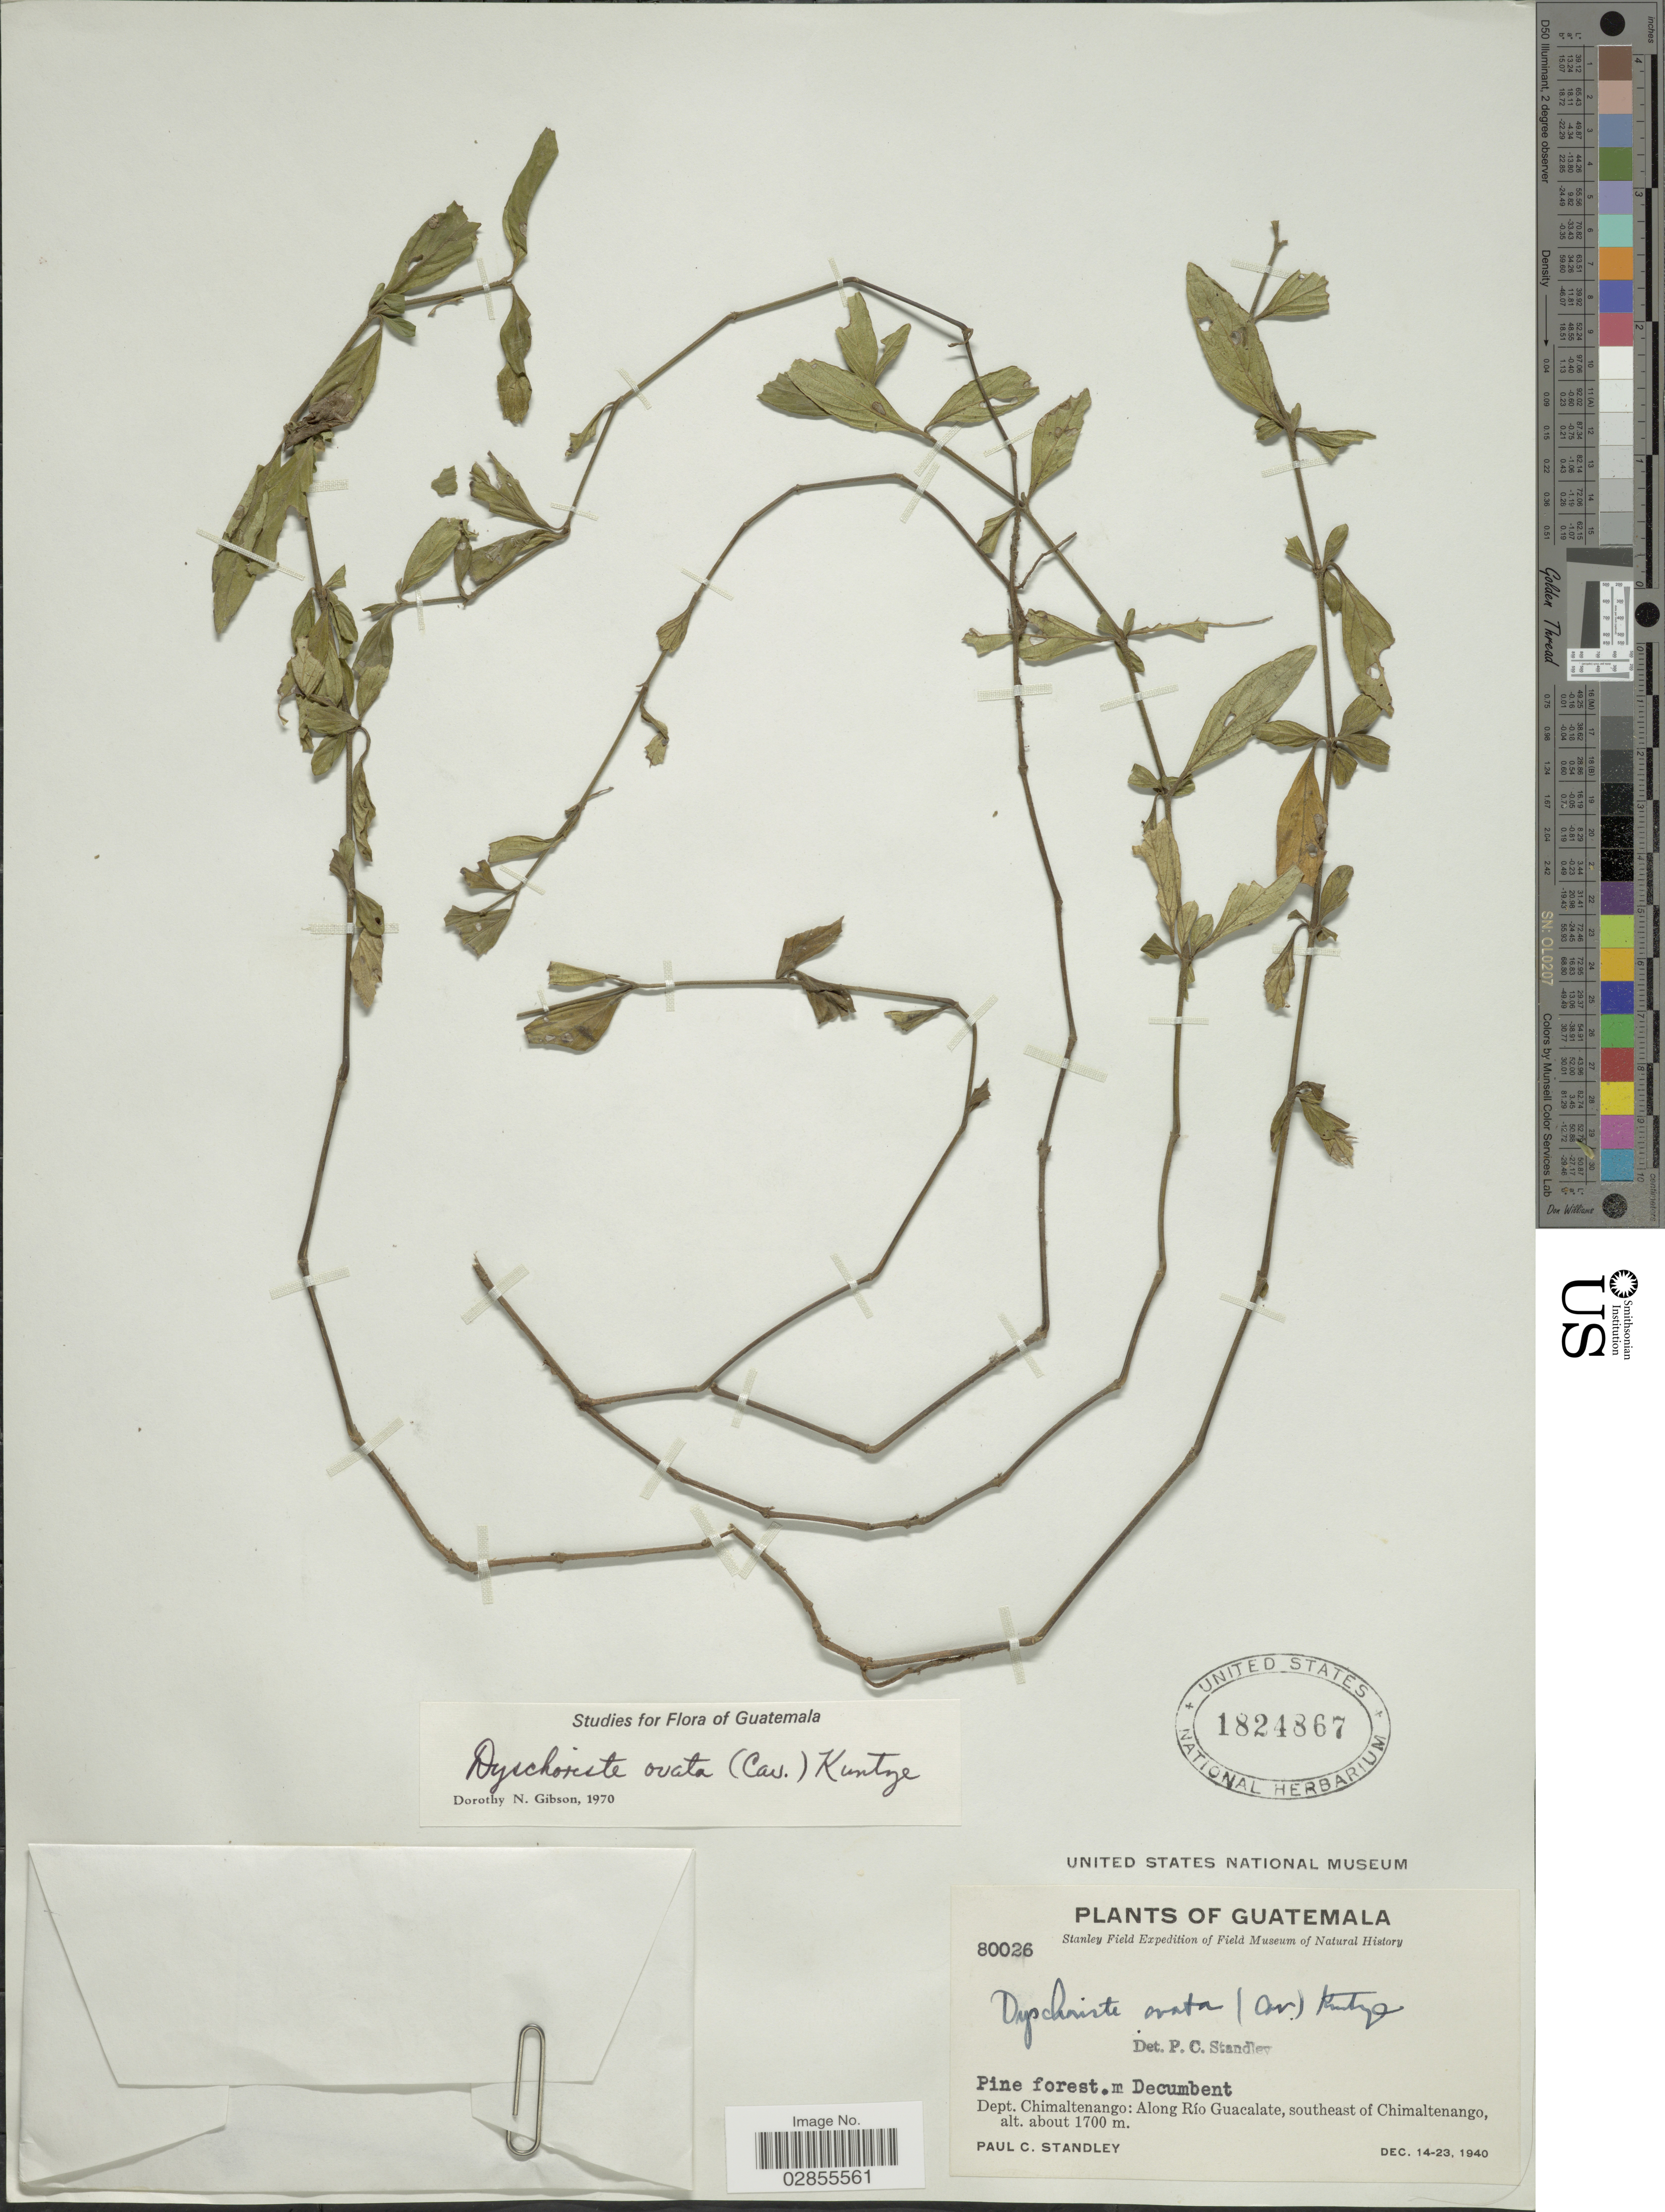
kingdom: Plantae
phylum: Tracheophyta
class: Magnoliopsida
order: Lamiales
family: Acanthaceae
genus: Dyschoriste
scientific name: Dyschoriste ovata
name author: (Cav.) Kuntze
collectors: P. C. Standley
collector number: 80026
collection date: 1940-12-14/1940-12-23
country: Guatemala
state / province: Chimaltenango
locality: Dept. Chimaltenango: Along Río Guacalate, southeast of Chimaltenango.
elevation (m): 1700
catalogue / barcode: US 1824867